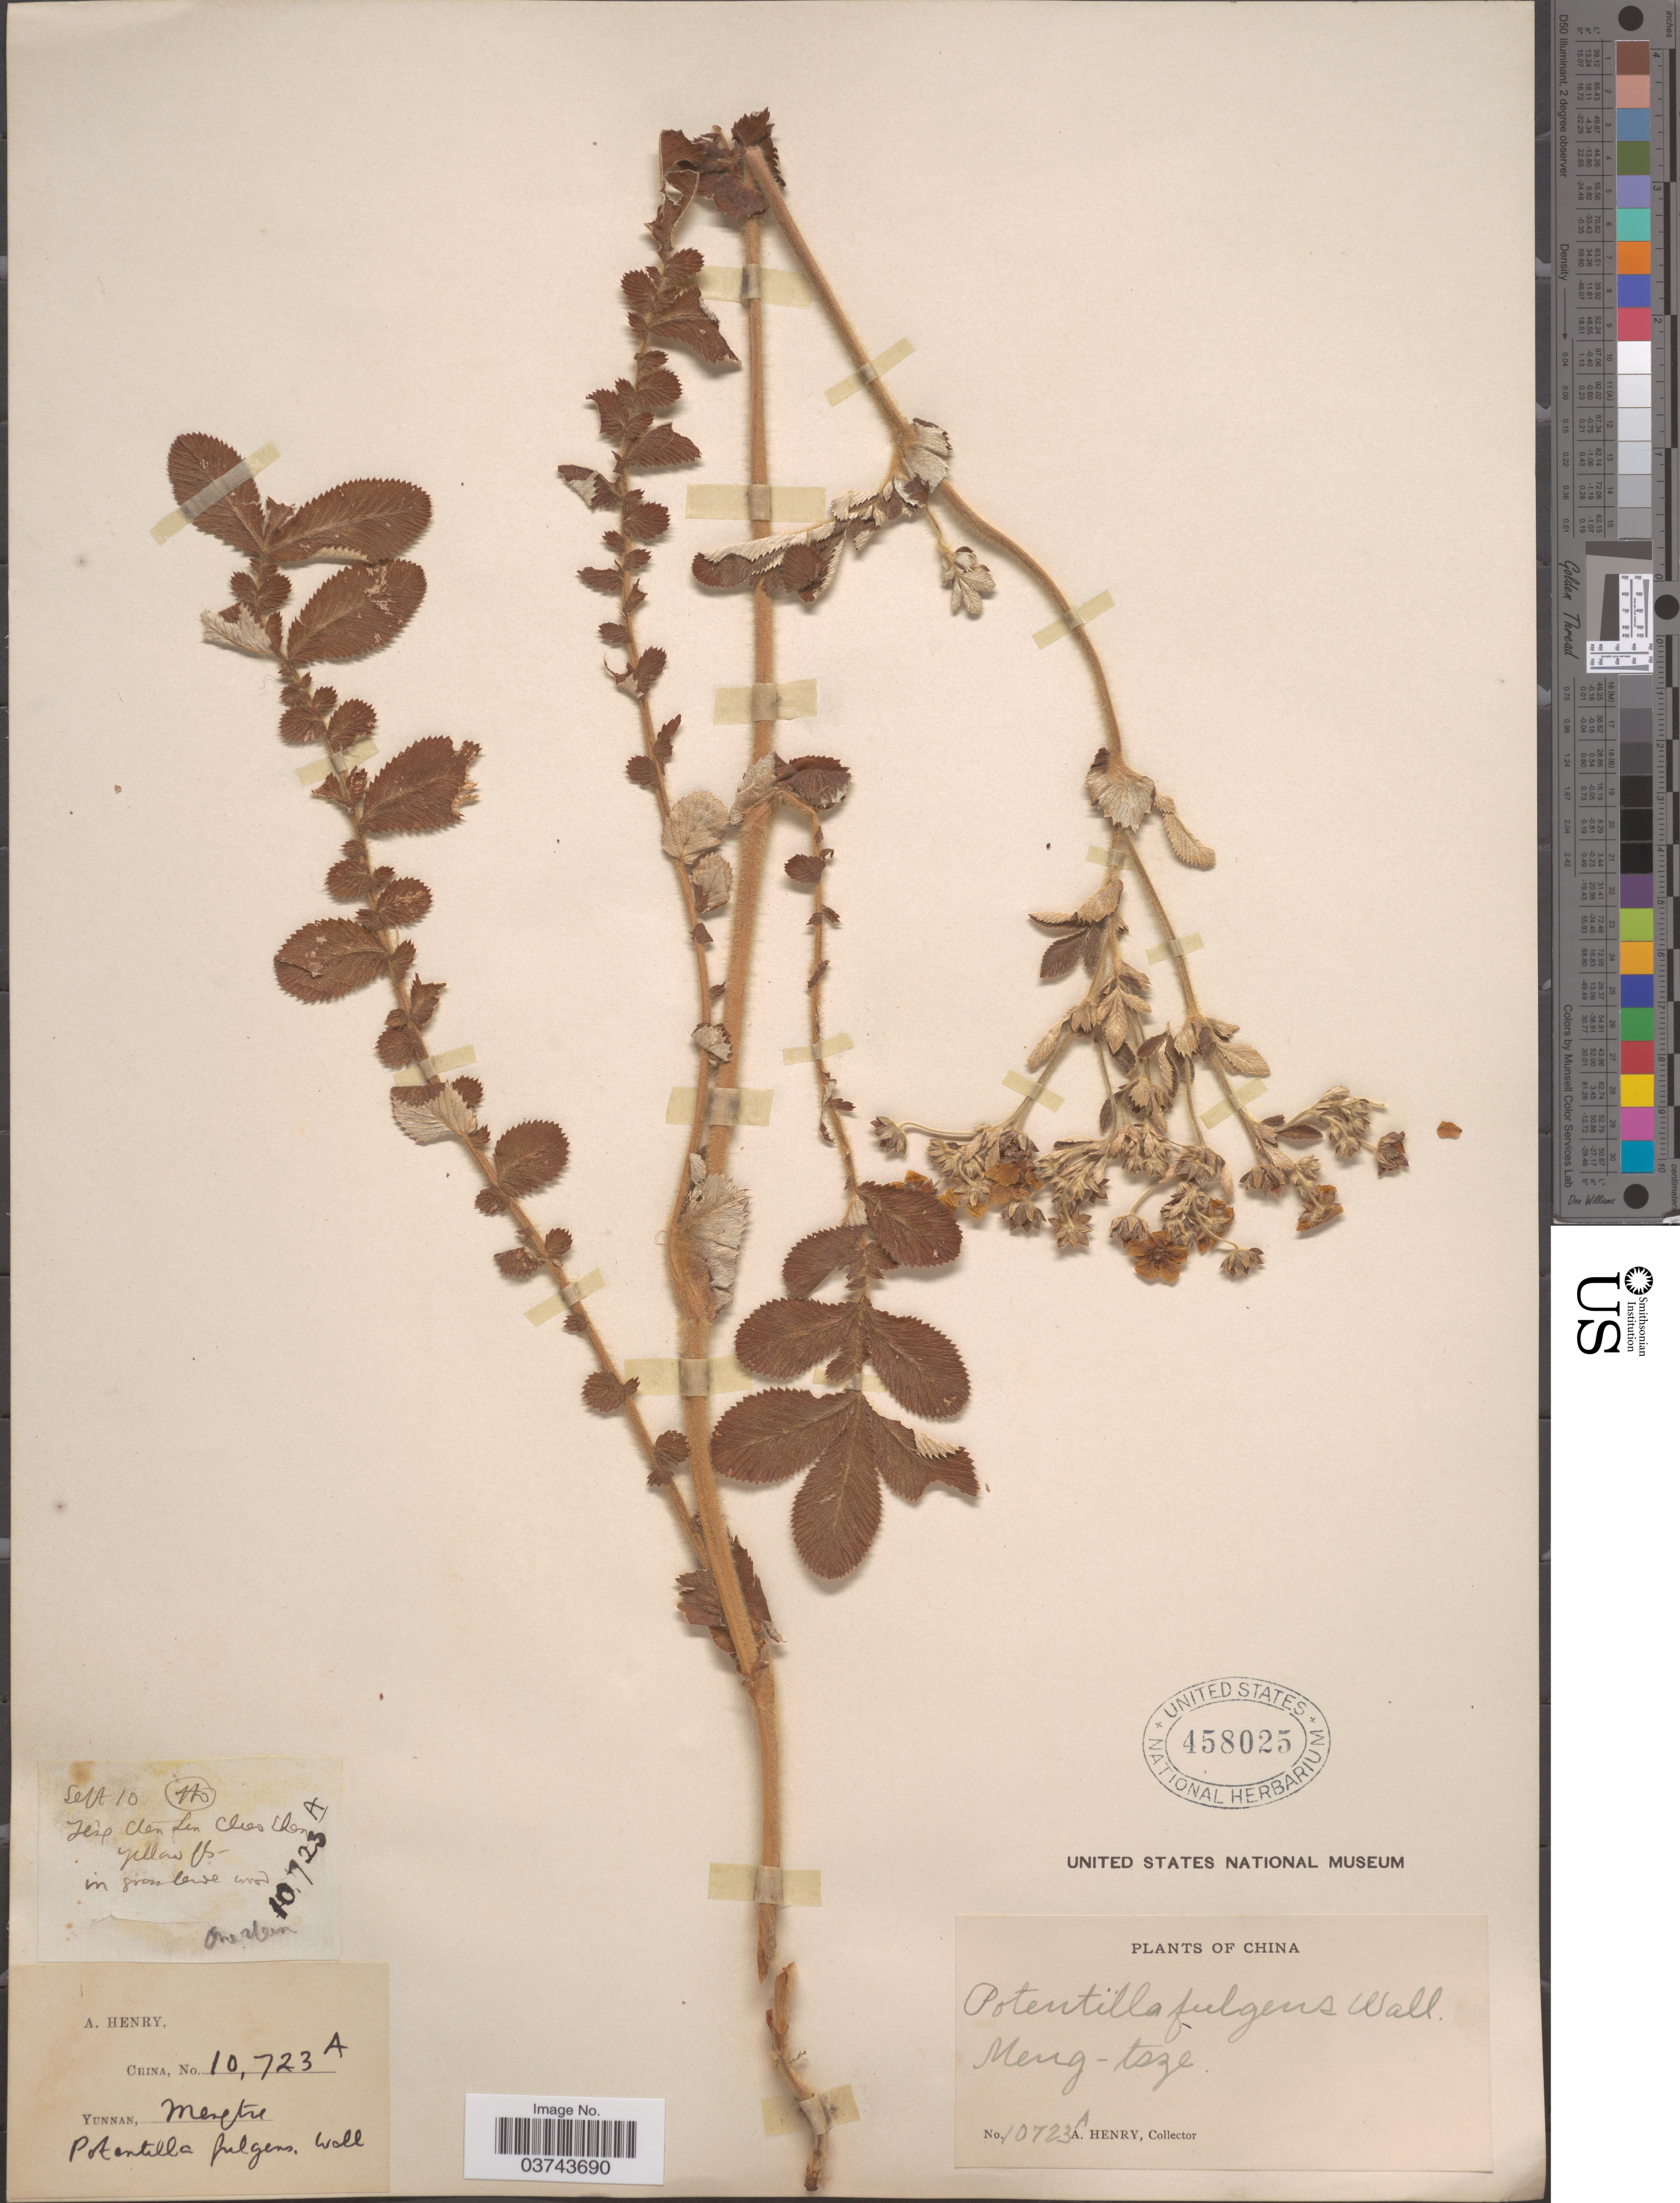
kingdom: Plantae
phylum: Tracheophyta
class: Magnoliopsida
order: Rosales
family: Rosaceae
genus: Potentilla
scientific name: Potentilla fulgens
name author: Wall. ex Hook.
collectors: A. Henry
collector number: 10723 A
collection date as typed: Transcribed d/m/y: /9/10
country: China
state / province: Yunnan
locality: Meng-tsze.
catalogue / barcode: US 458025